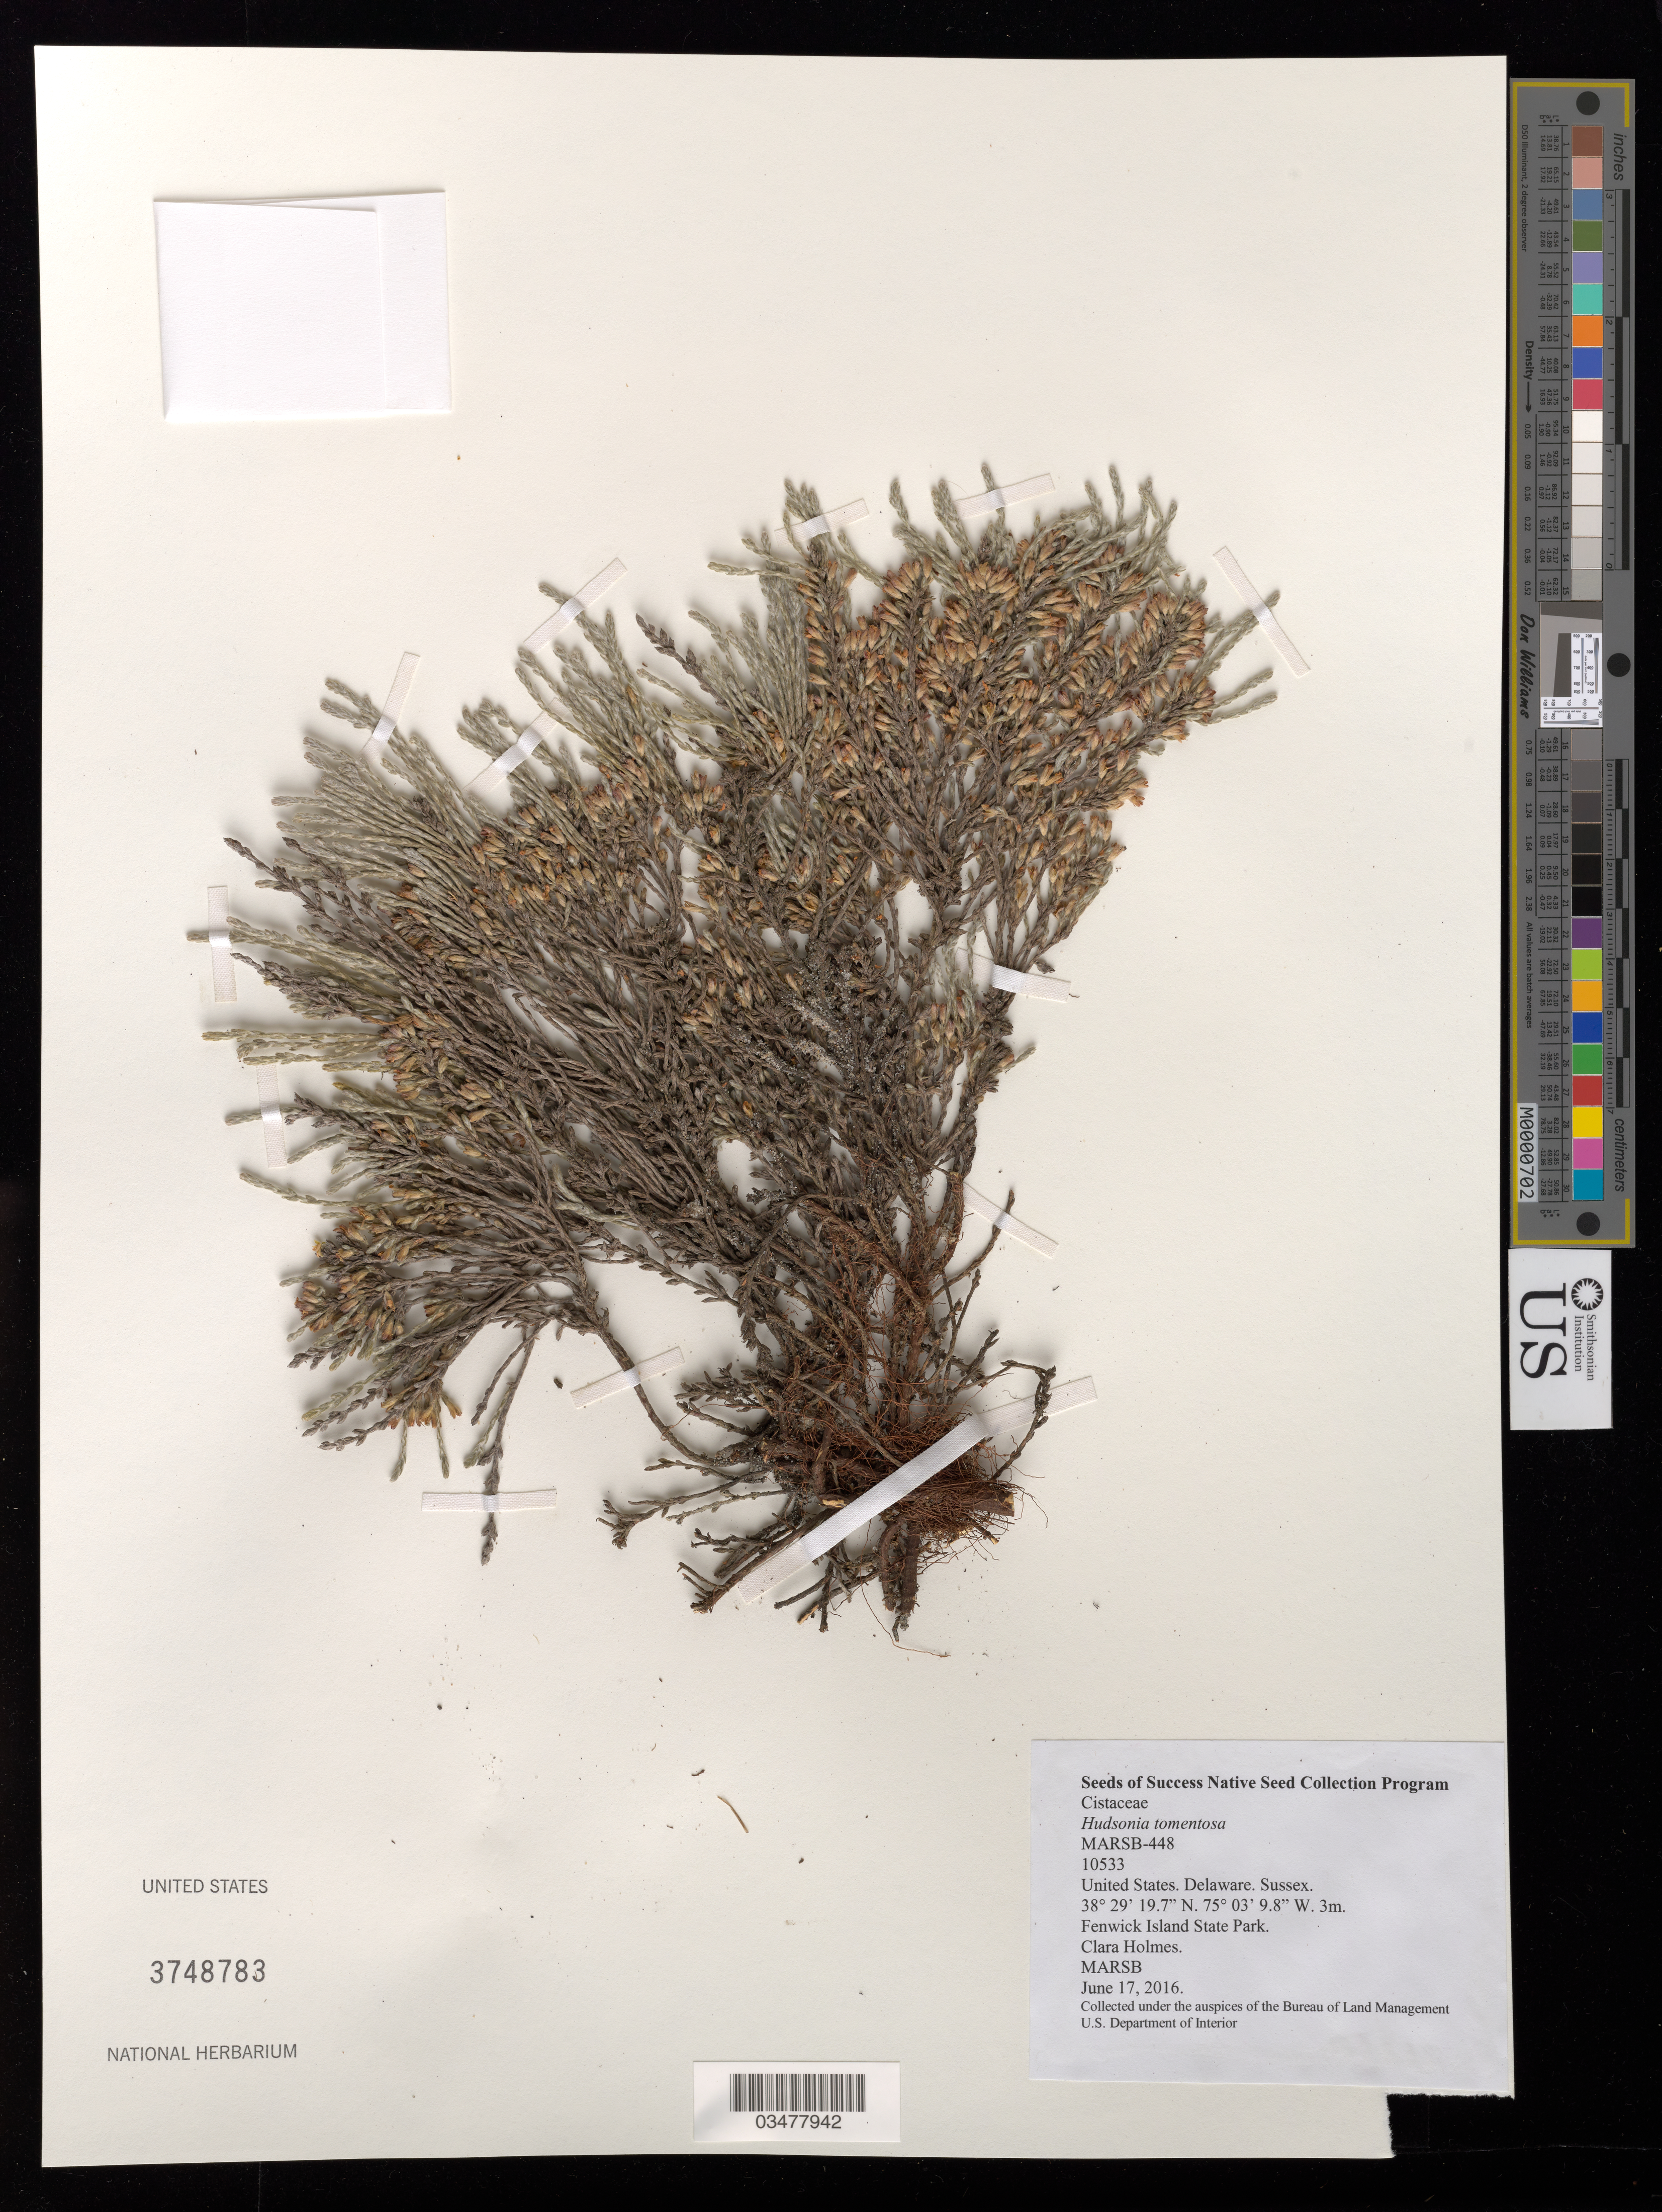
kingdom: Plantae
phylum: Tracheophyta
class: Magnoliopsida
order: Malvales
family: Cistaceae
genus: Hudsonia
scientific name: Hudsonia tomentosa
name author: Nutt.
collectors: C. Holmes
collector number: MARSB-448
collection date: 2016-06-17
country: United States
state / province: Delaware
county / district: Sussex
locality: Fenwick Island State Park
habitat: Back Dune system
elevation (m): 3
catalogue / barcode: US 3748783